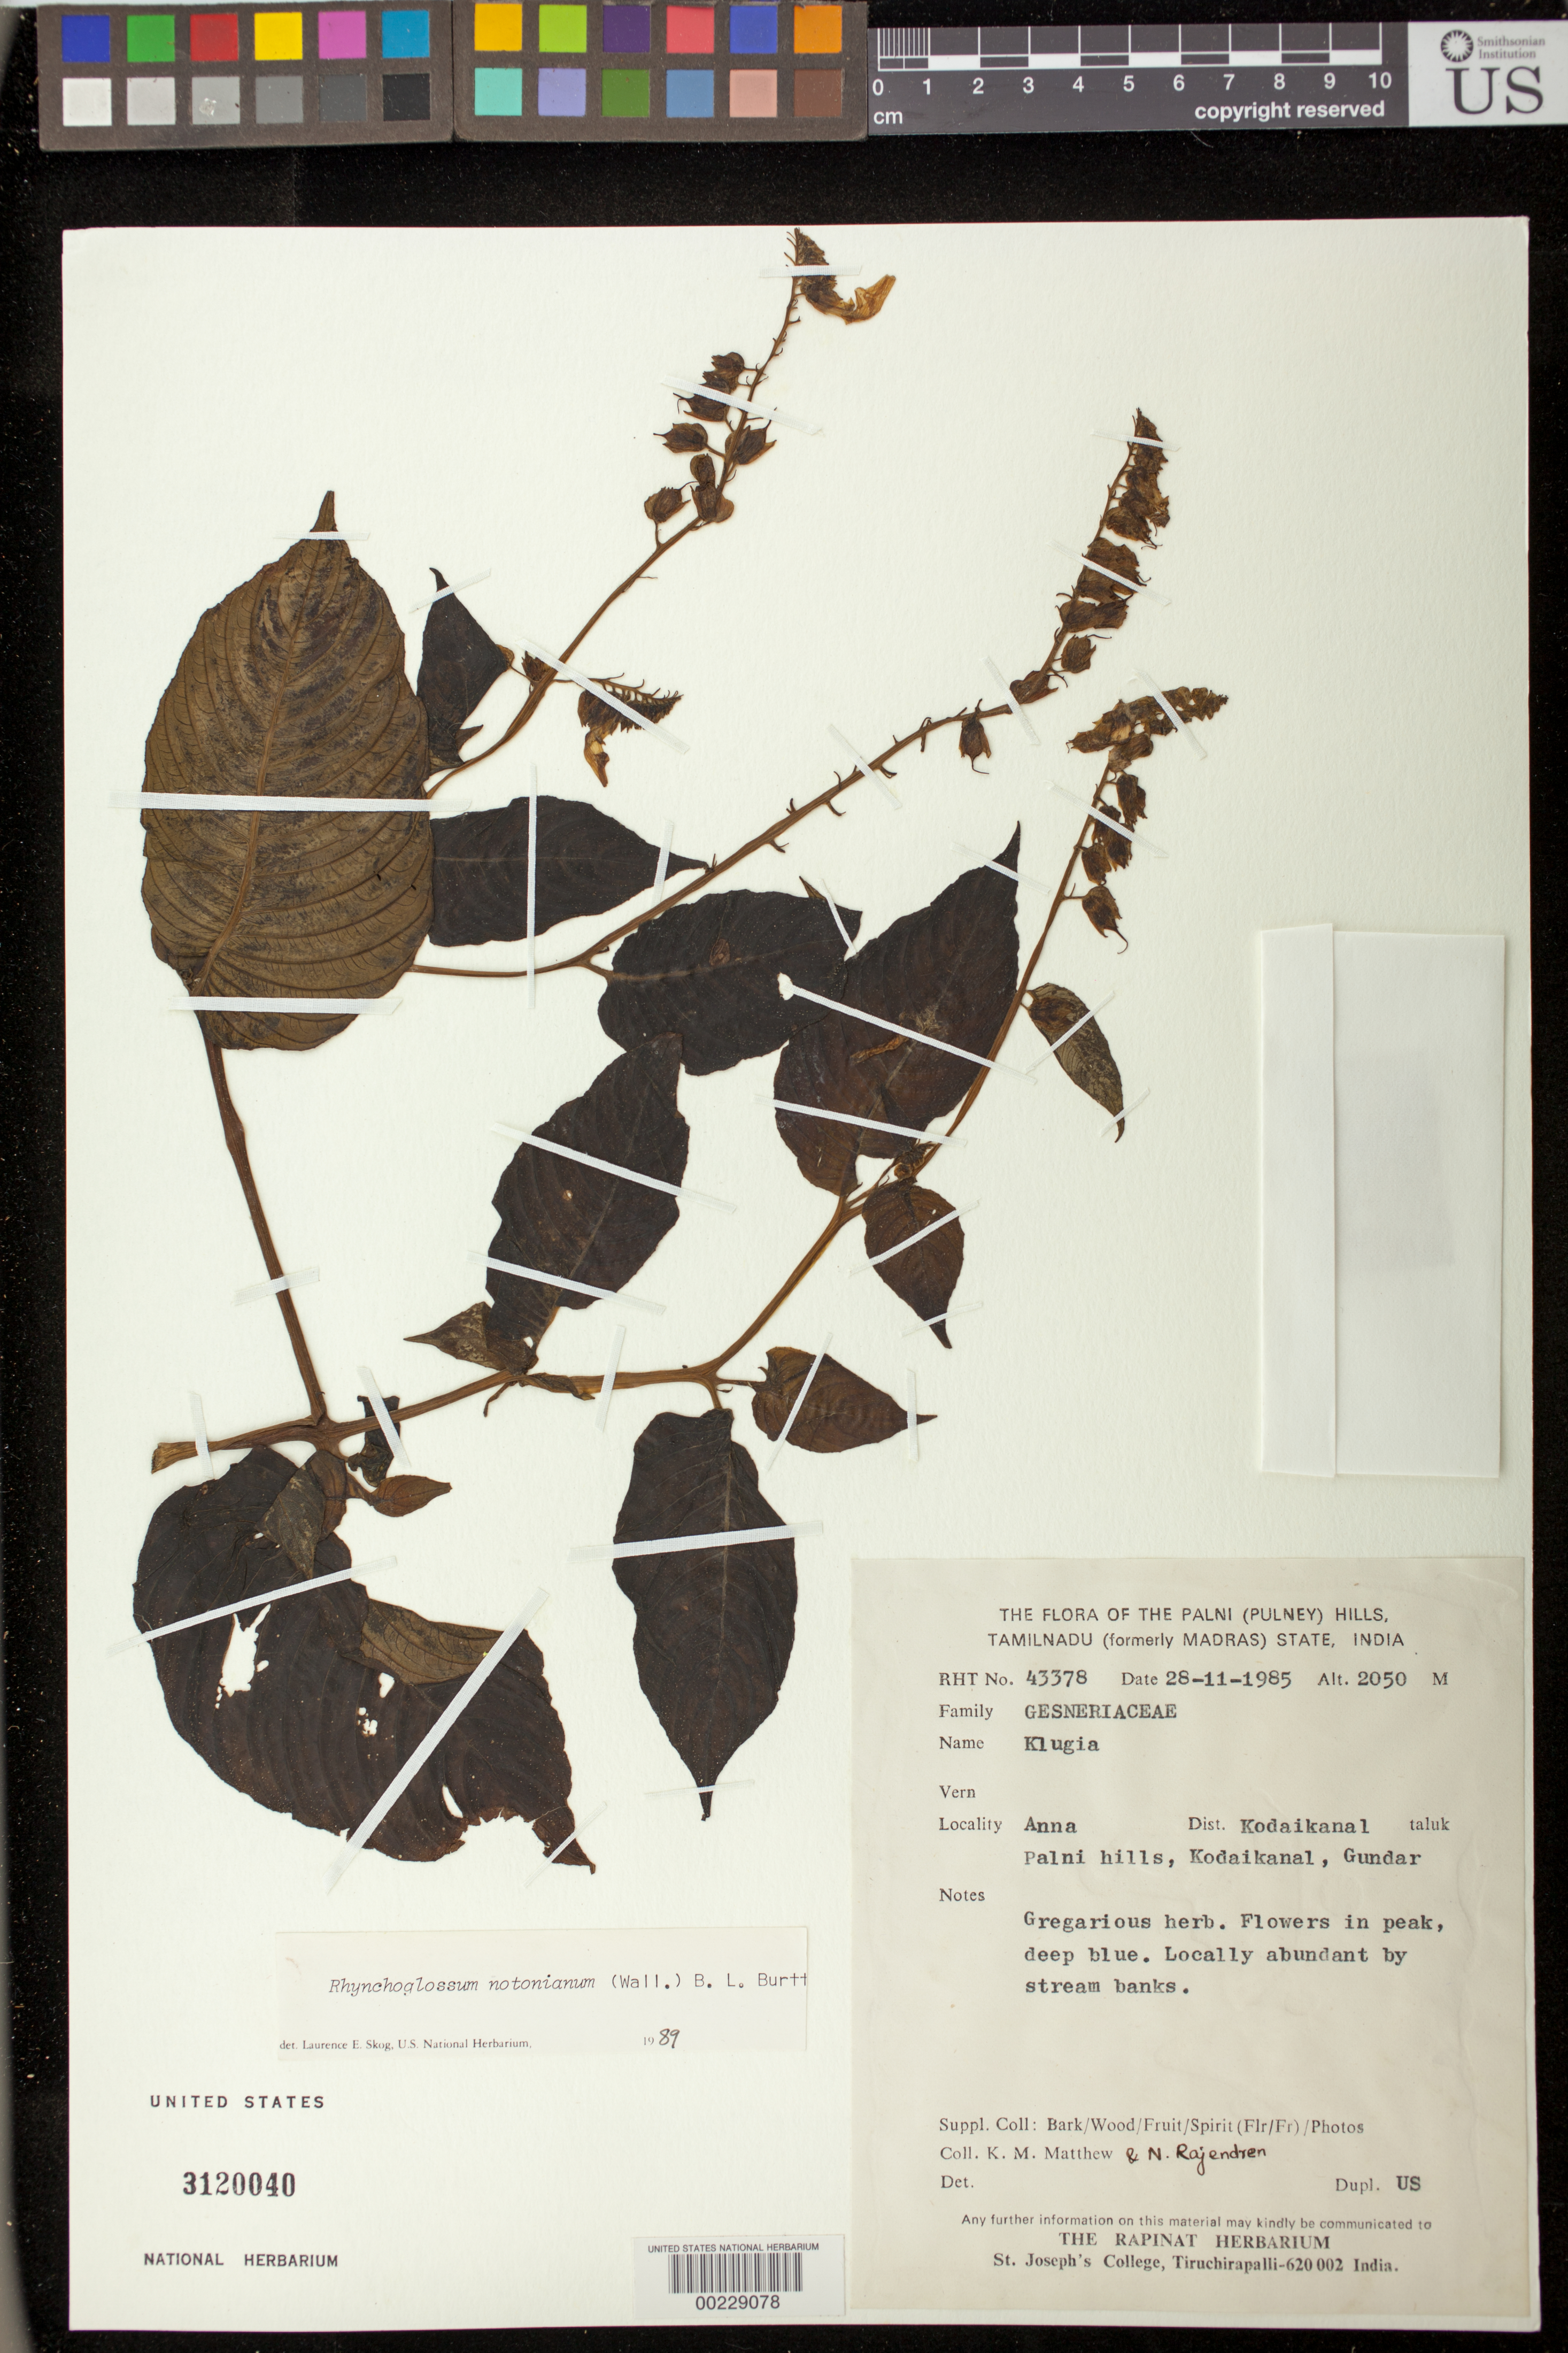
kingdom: Plantae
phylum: Tracheophyta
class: Magnoliopsida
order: Lamiales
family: Gesneriaceae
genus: Rhynchoglossum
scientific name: Rhynchoglossum notonianum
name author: (Wall.) B.L. Burtt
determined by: Skog, Laurence E.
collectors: K. M. Matthew & N. Rajendren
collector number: RHT 43378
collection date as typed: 28 Nov 1985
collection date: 1985-11-28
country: India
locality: Palni (pulney) hills, tamilnadu (formerly madras) state, dist kodaikanal taluk, anna, palni hills, kodaikanal, gundar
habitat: Locally abundant by stream banks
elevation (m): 2050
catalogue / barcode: US 3120040